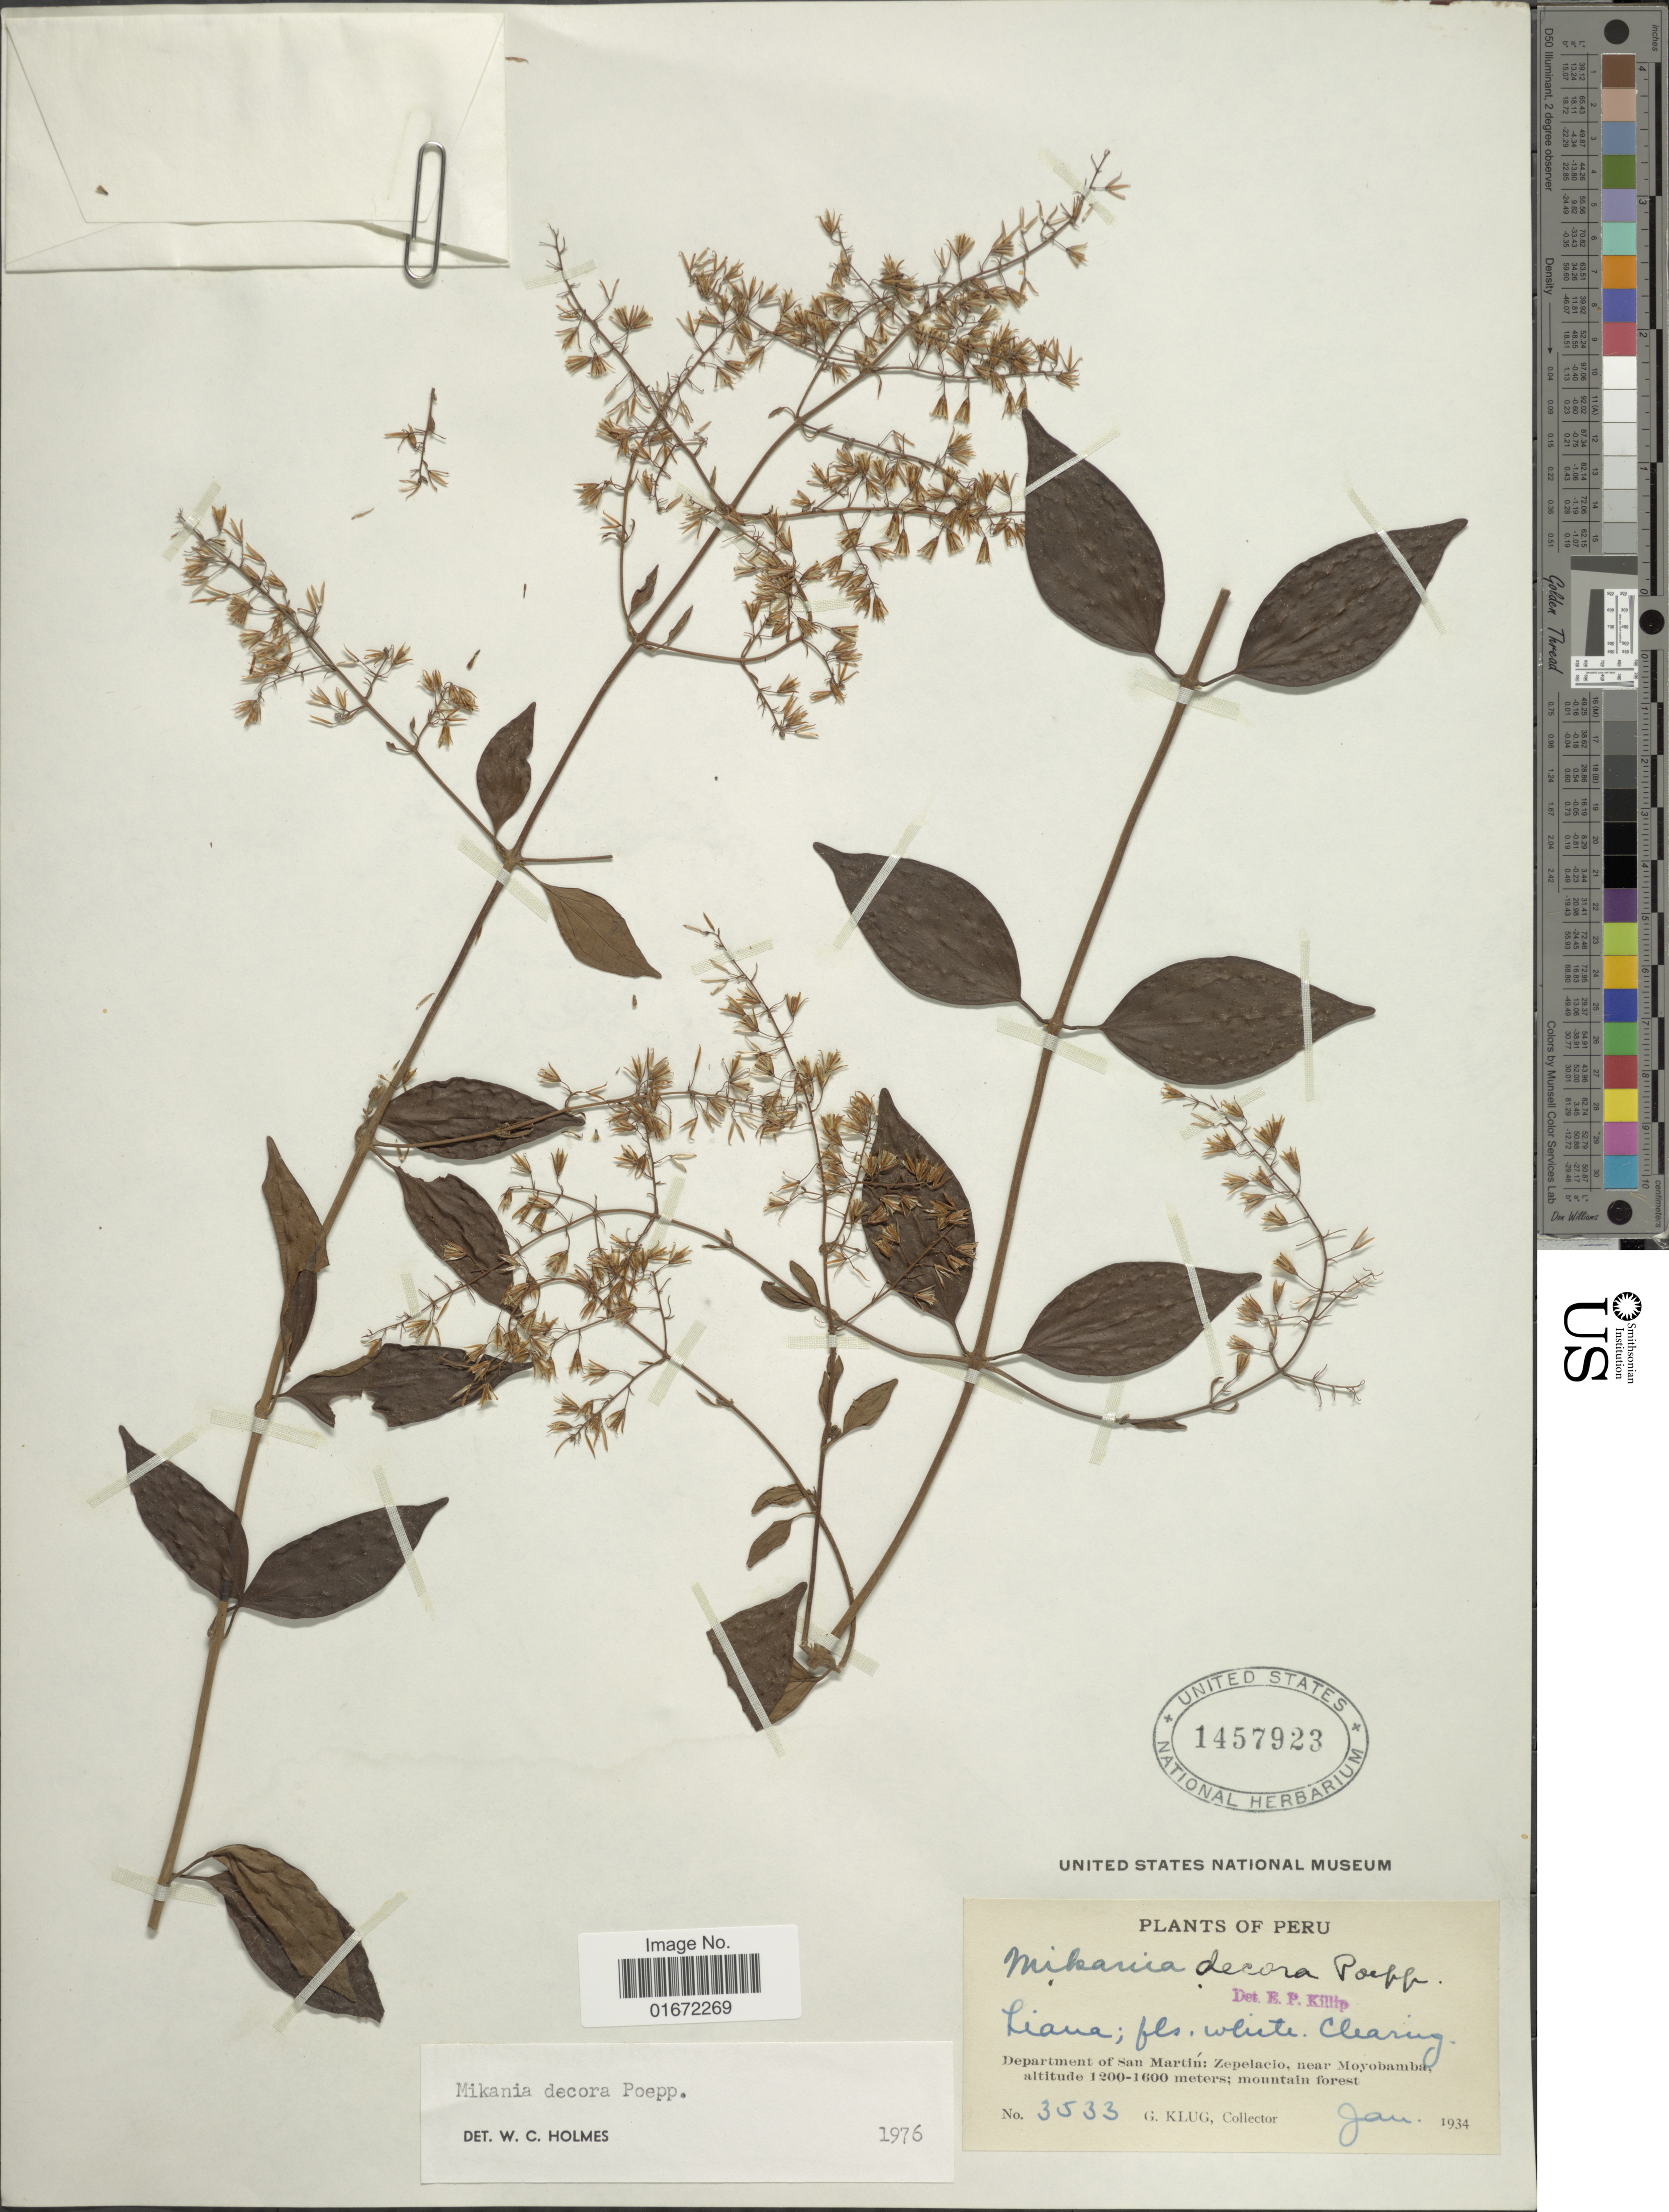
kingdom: Plantae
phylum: Tracheophyta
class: Magnoliopsida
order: Asterales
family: Asteraceae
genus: Mikania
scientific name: Mikania decora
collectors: G. Klug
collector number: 3533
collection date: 1934-01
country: Peru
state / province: San Martín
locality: Department of San Martín: Zepelacio, near Moyobamba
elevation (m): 1200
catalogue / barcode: US 1457923